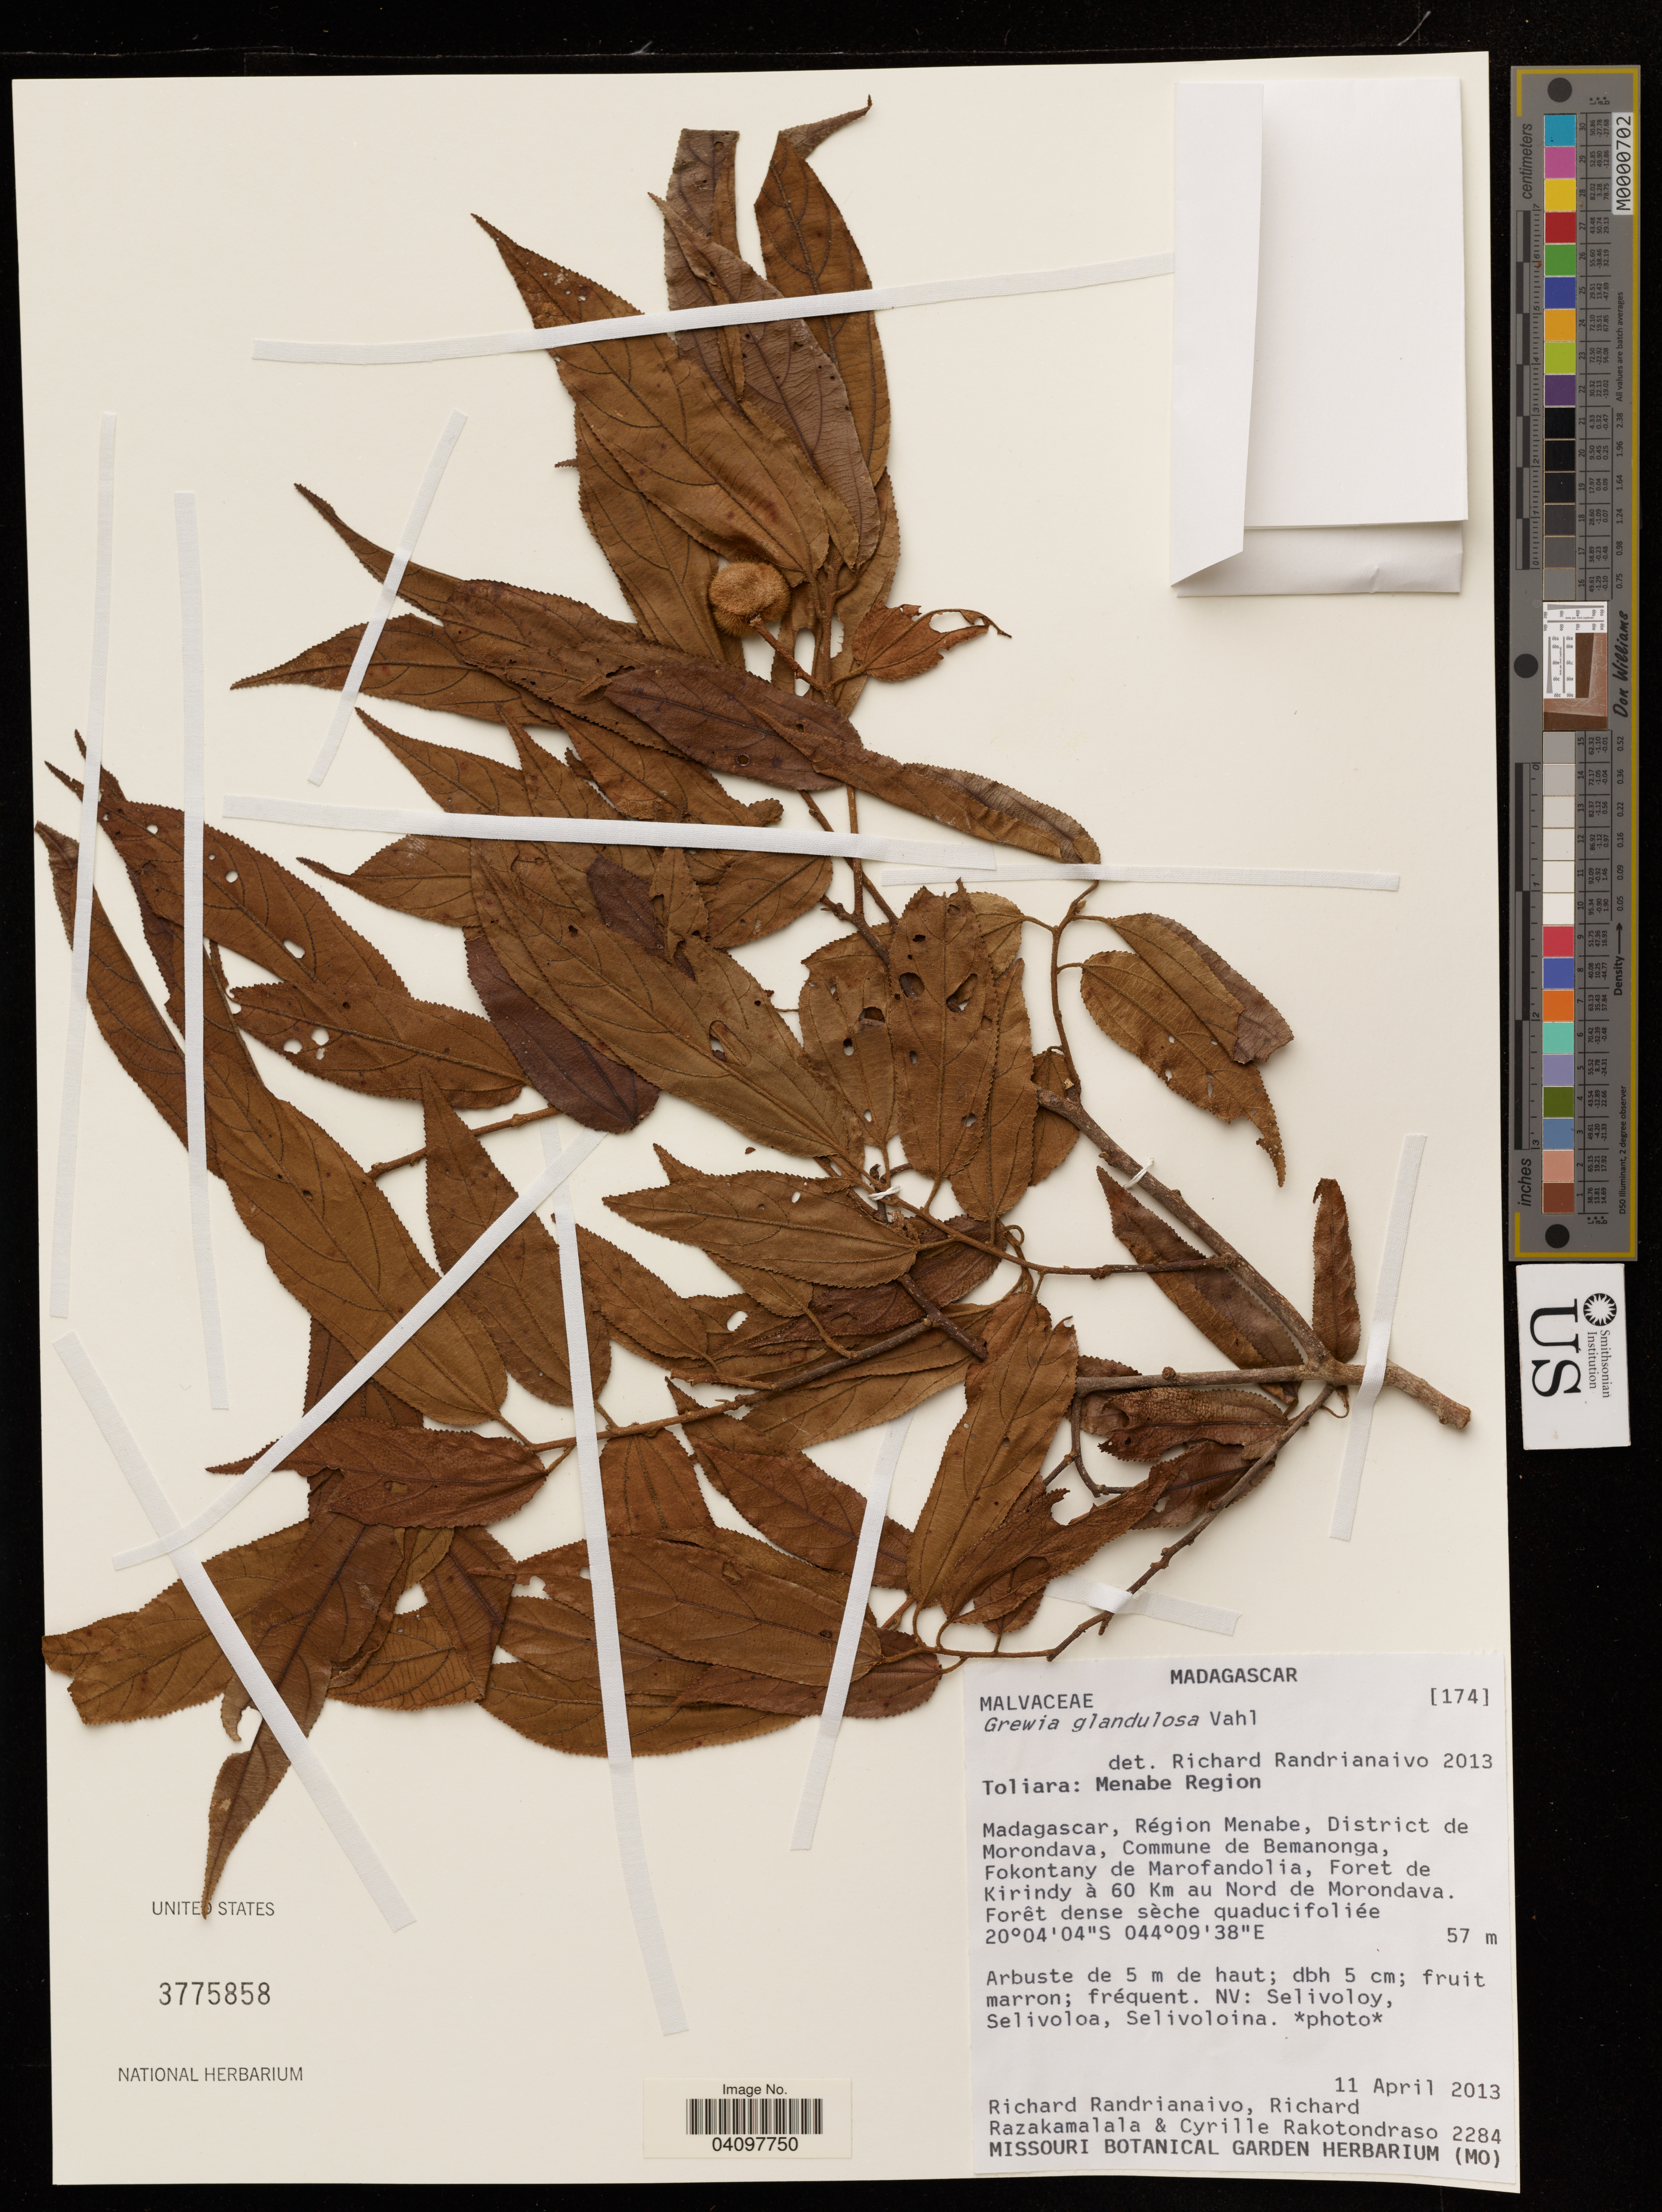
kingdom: Plantae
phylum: Tracheophyta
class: Magnoliopsida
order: Malvales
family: Malvaceae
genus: Grewia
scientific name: Grewia glandulosa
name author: Vahl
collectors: R. Randrianaivo, R. Razakamalala & C. Rakotondraso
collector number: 2284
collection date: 2013-04-11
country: Madagascar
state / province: Toliara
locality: Menabe Region. District de Morondava, Commune de Bemanonga, Fokontany de Marofandolia, Foret de Kirindy à 60 Km au Nord de Morondava.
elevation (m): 57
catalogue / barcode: US 3775858